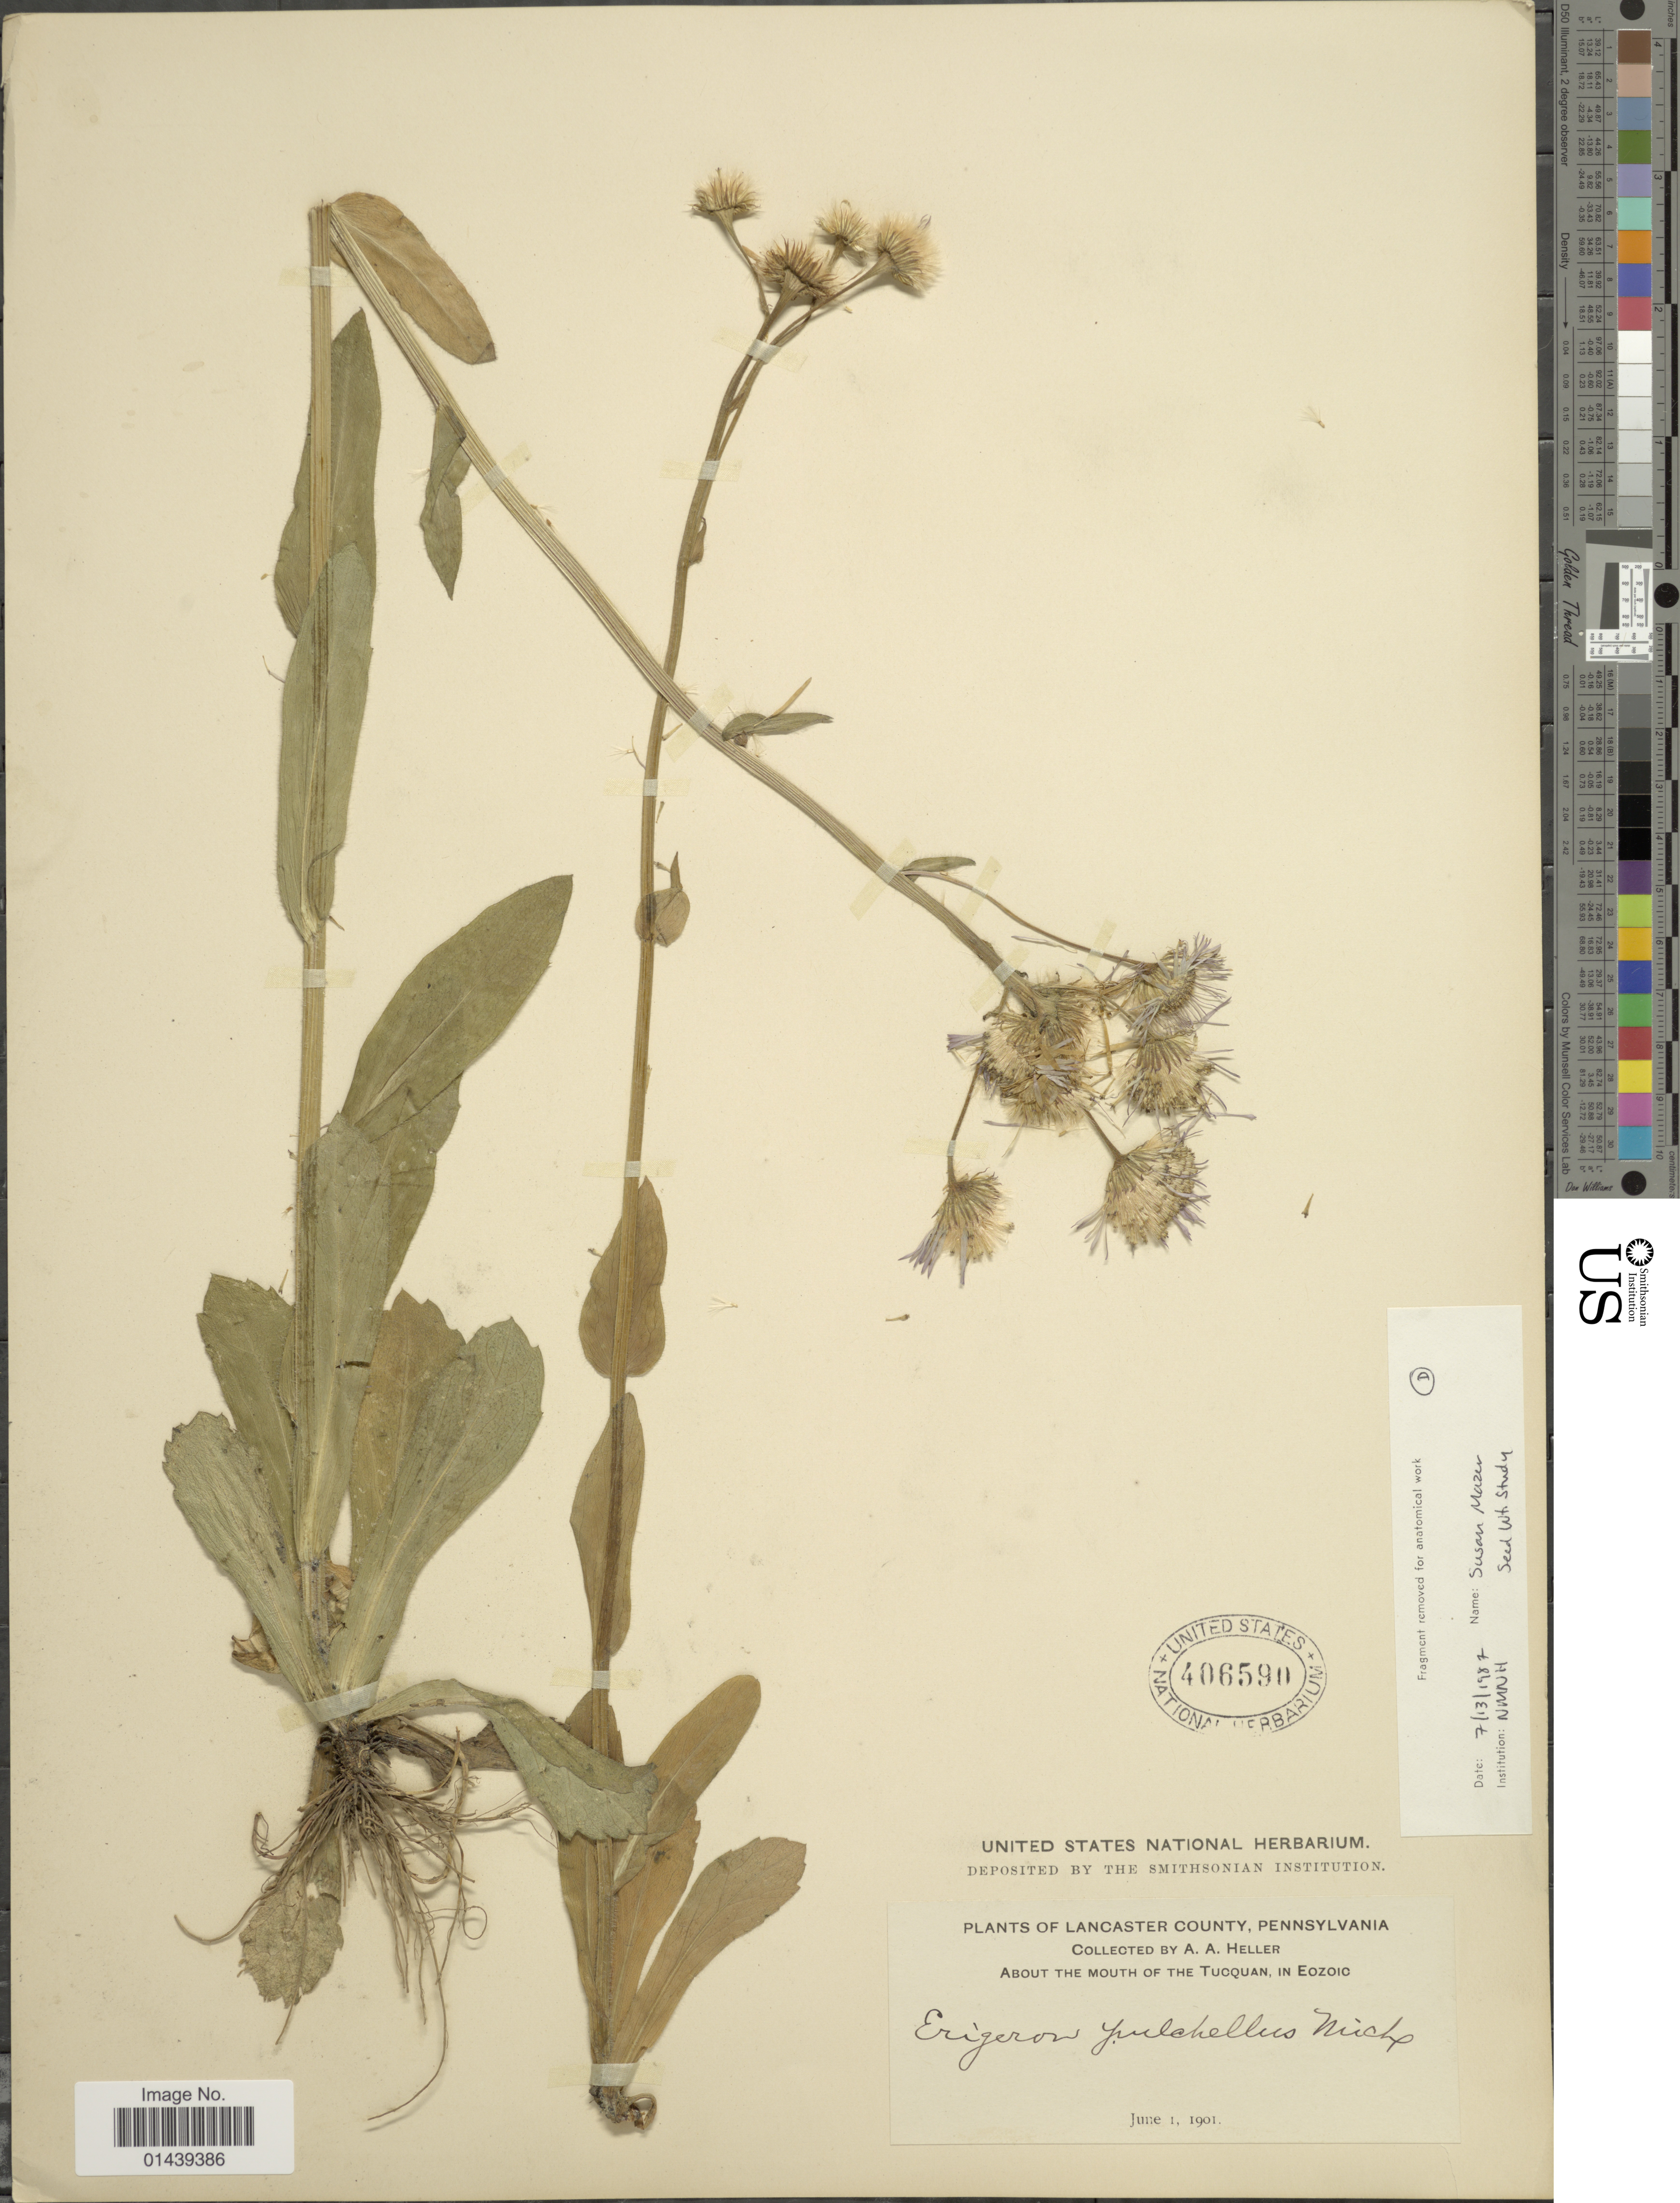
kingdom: Plantae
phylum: Tracheophyta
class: Magnoliopsida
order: Asterales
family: Asteraceae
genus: Erigeron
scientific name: Erigeron pulchellus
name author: Michx.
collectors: A. A. Heller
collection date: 1901-06-01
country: United States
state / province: Pennsylvania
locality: Lancaster County. About the mouth of the Tucquan, in Eozoic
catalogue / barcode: US 406590